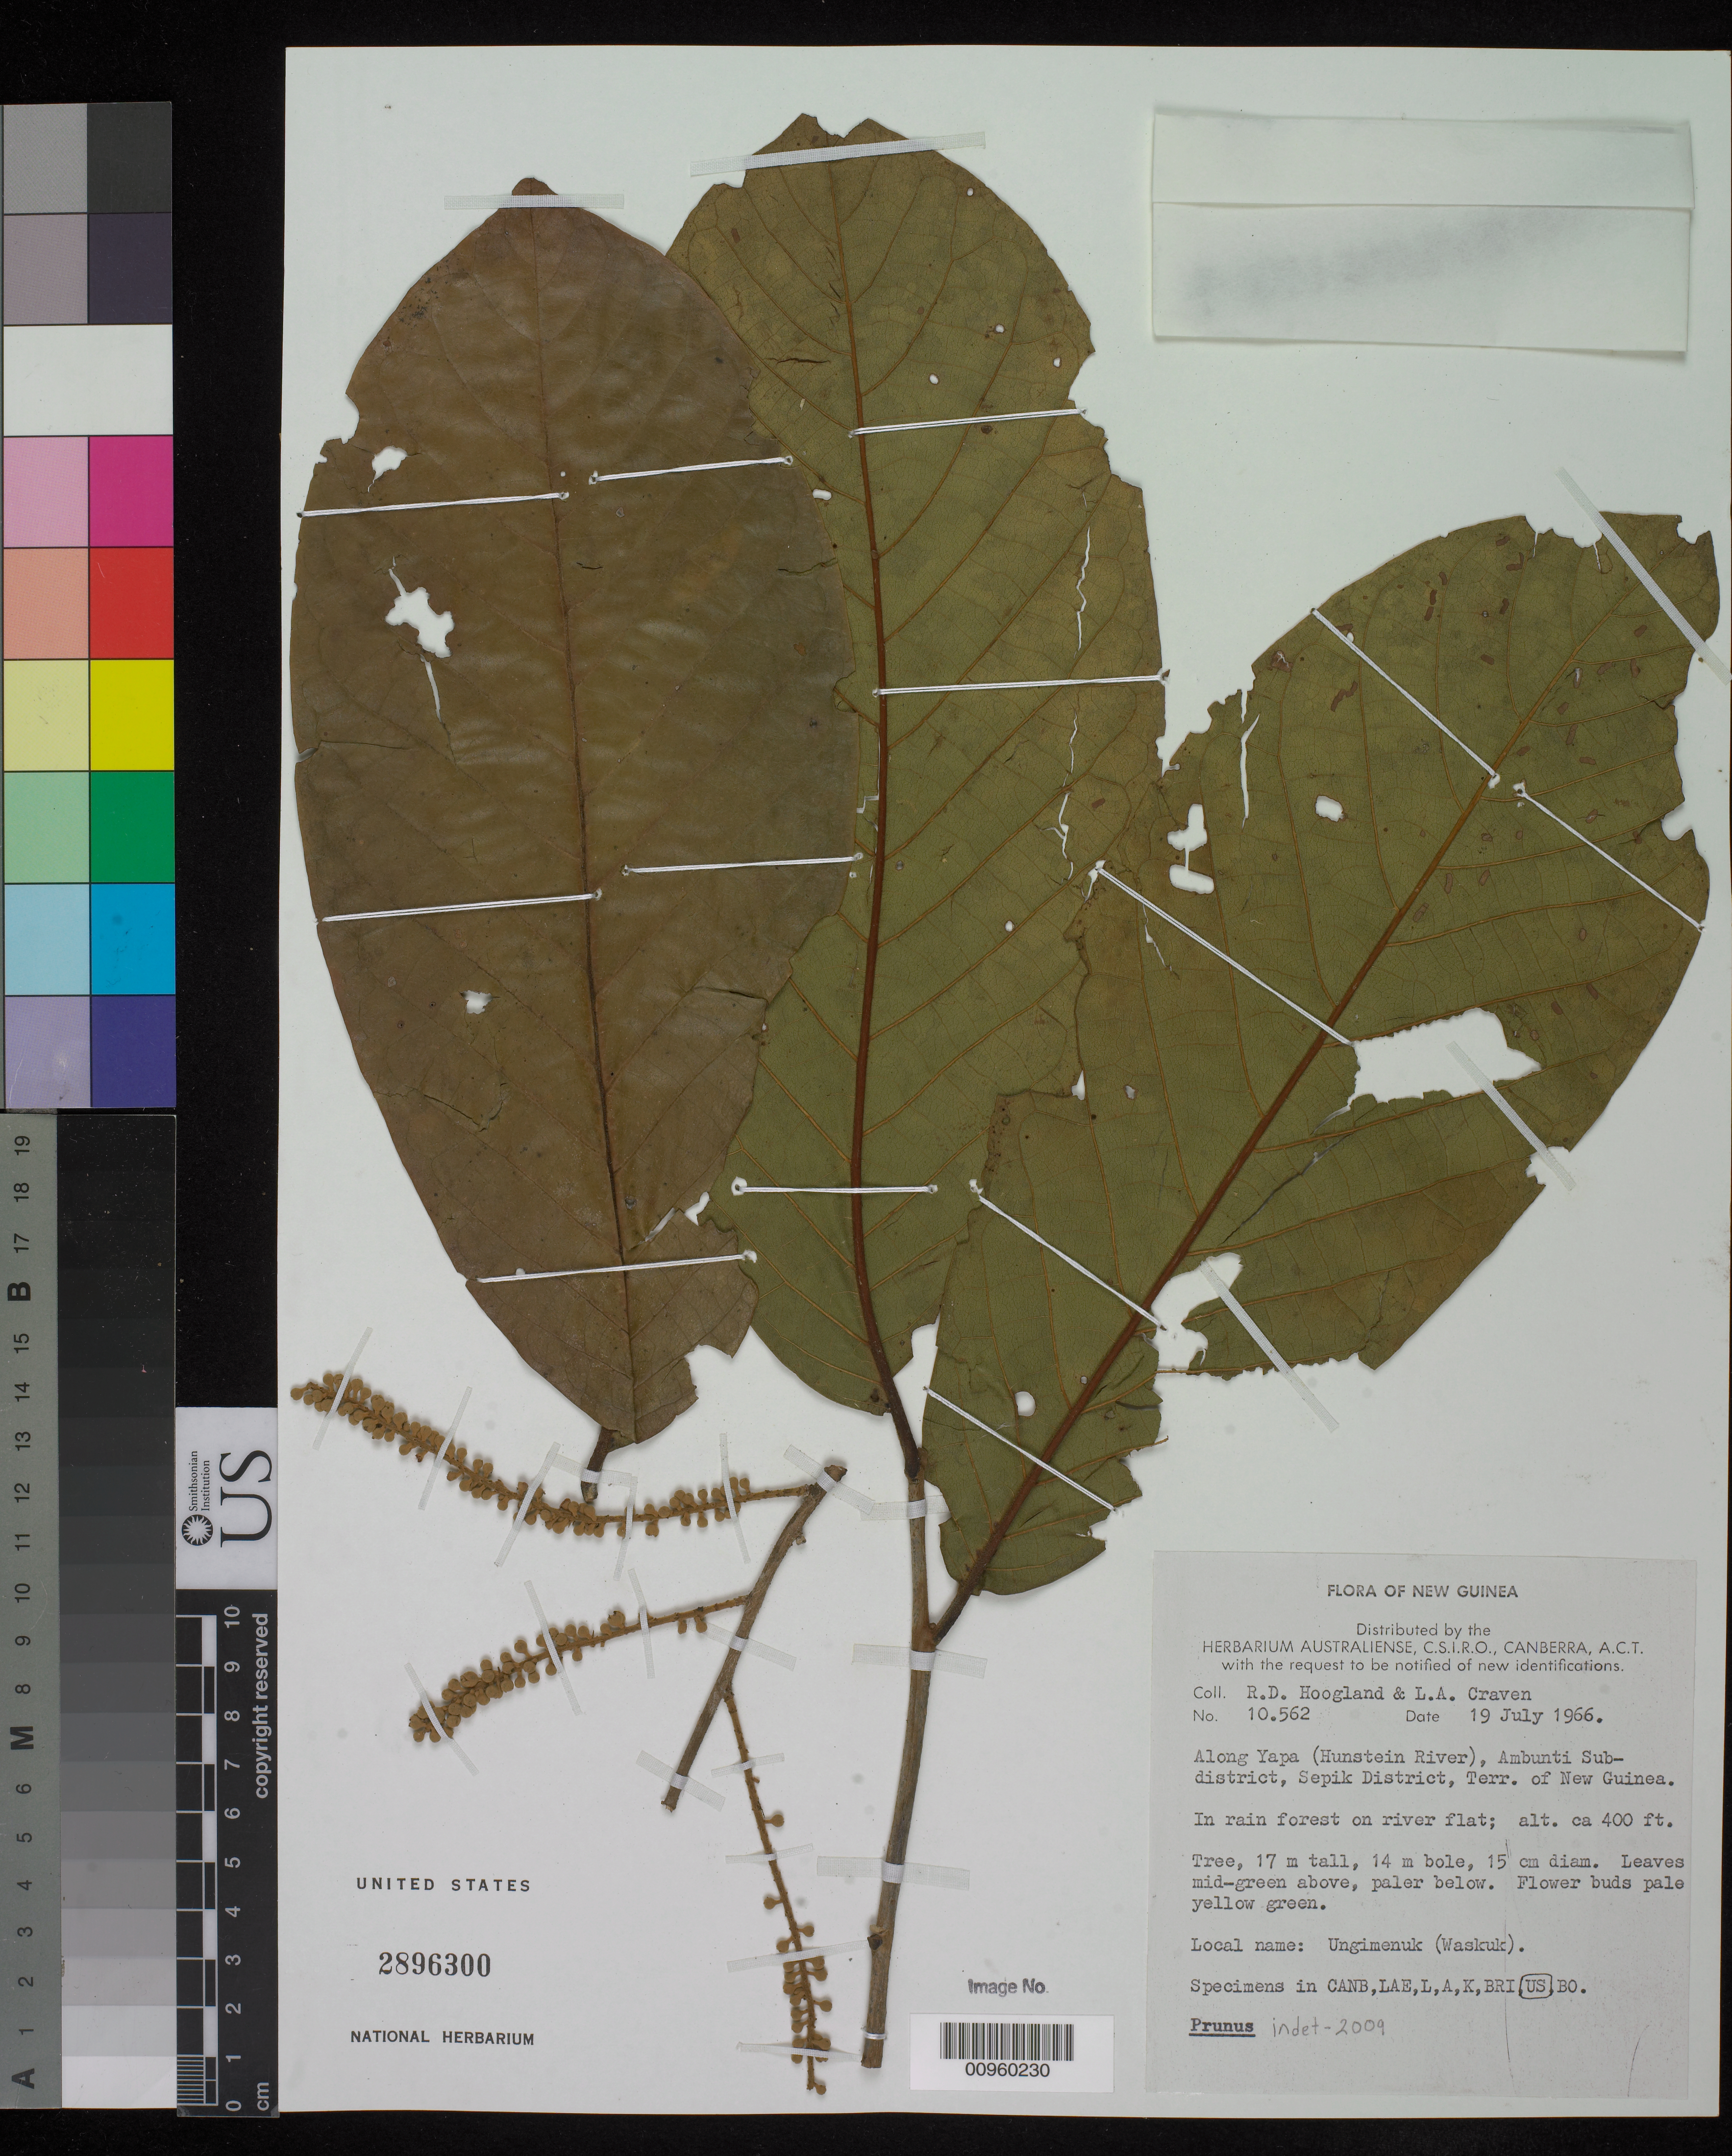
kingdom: Plantae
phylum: Tracheophyta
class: Magnoliopsida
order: Rosales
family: Rosaceae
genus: Prunus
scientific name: Prunus sp.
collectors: R. D. Hoogland & L. A. Craven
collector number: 10562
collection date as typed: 19 Jul 1966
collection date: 1966-07-19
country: Papua New Guinea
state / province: East Sepik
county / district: Ambunti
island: New Guinea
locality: Along Yapa (Hunstein River), Ambunti subdist, Sepik district.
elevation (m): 122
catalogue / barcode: US 2896300